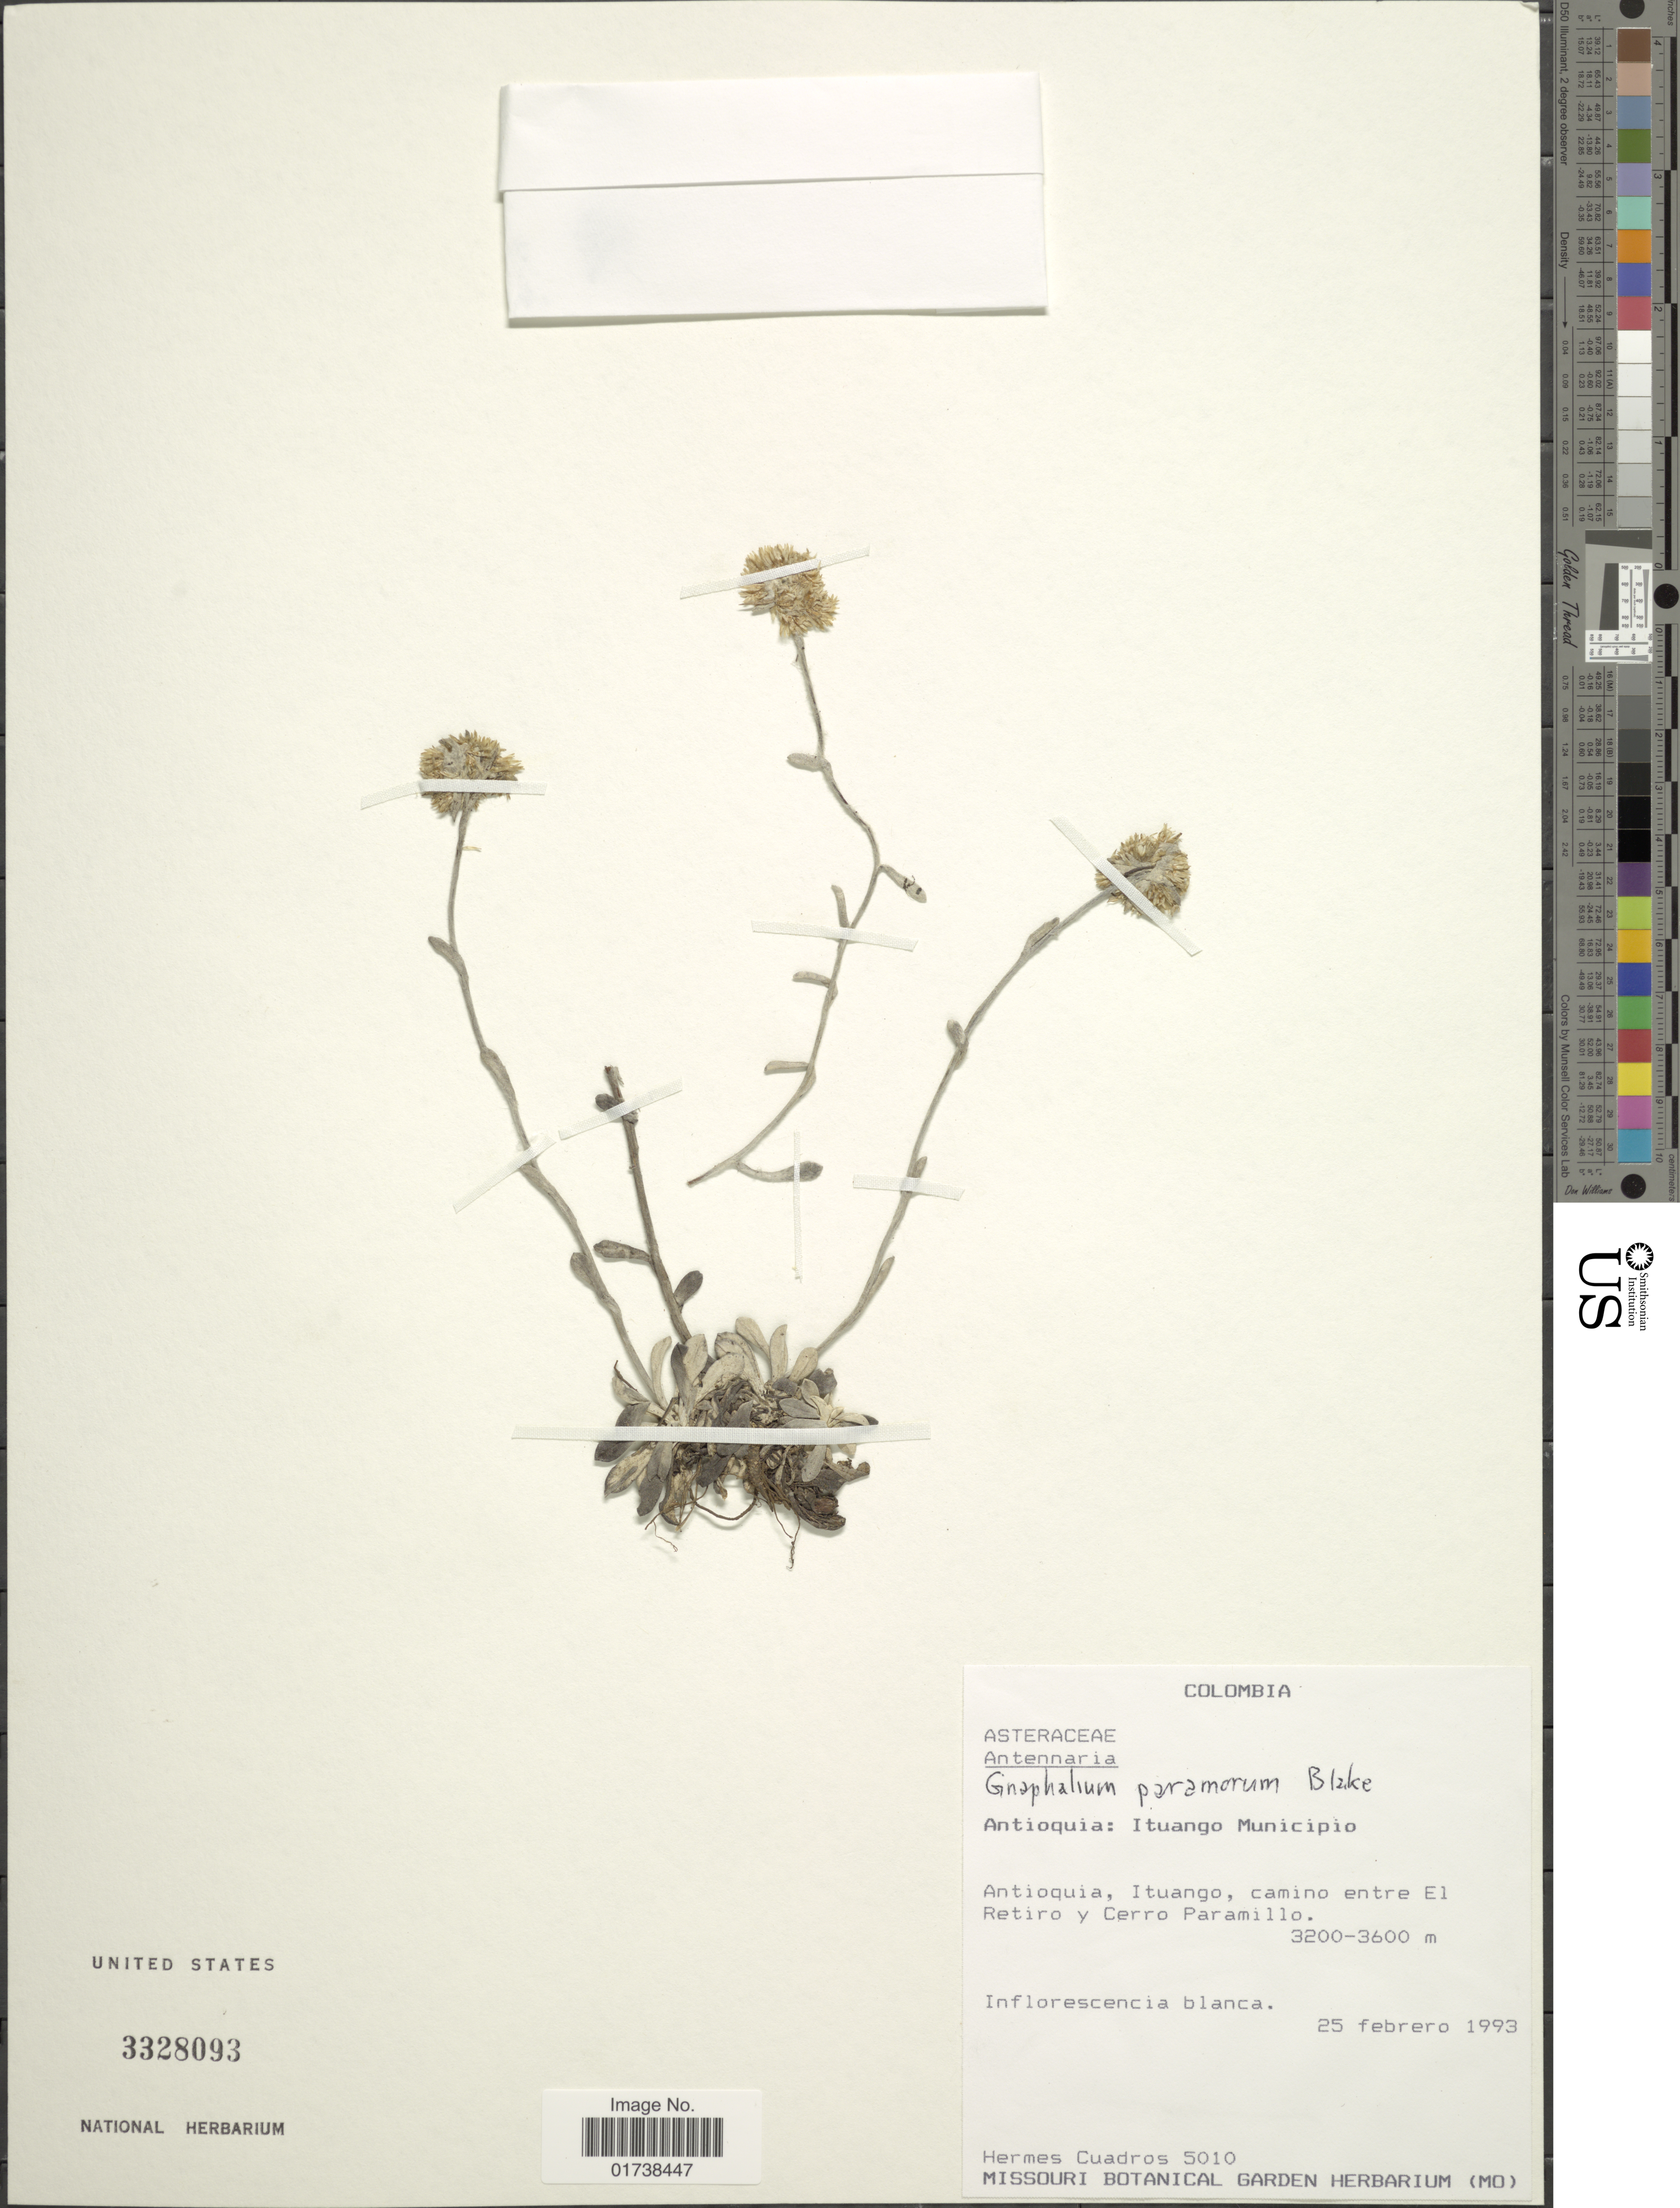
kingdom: Plantae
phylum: Tracheophyta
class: Magnoliopsida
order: Asterales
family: Asteraceae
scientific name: Orognaphalon paramorum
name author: (S.F. Blake) G.L. Nesom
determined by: Nesom, Guy L.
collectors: H. Cuadros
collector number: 5010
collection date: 1993-02-25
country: Colombia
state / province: Antioquia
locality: Antioquia, Ituango, camino entre El Retiro y Cerro Paramillo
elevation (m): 3200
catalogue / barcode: US 3328093